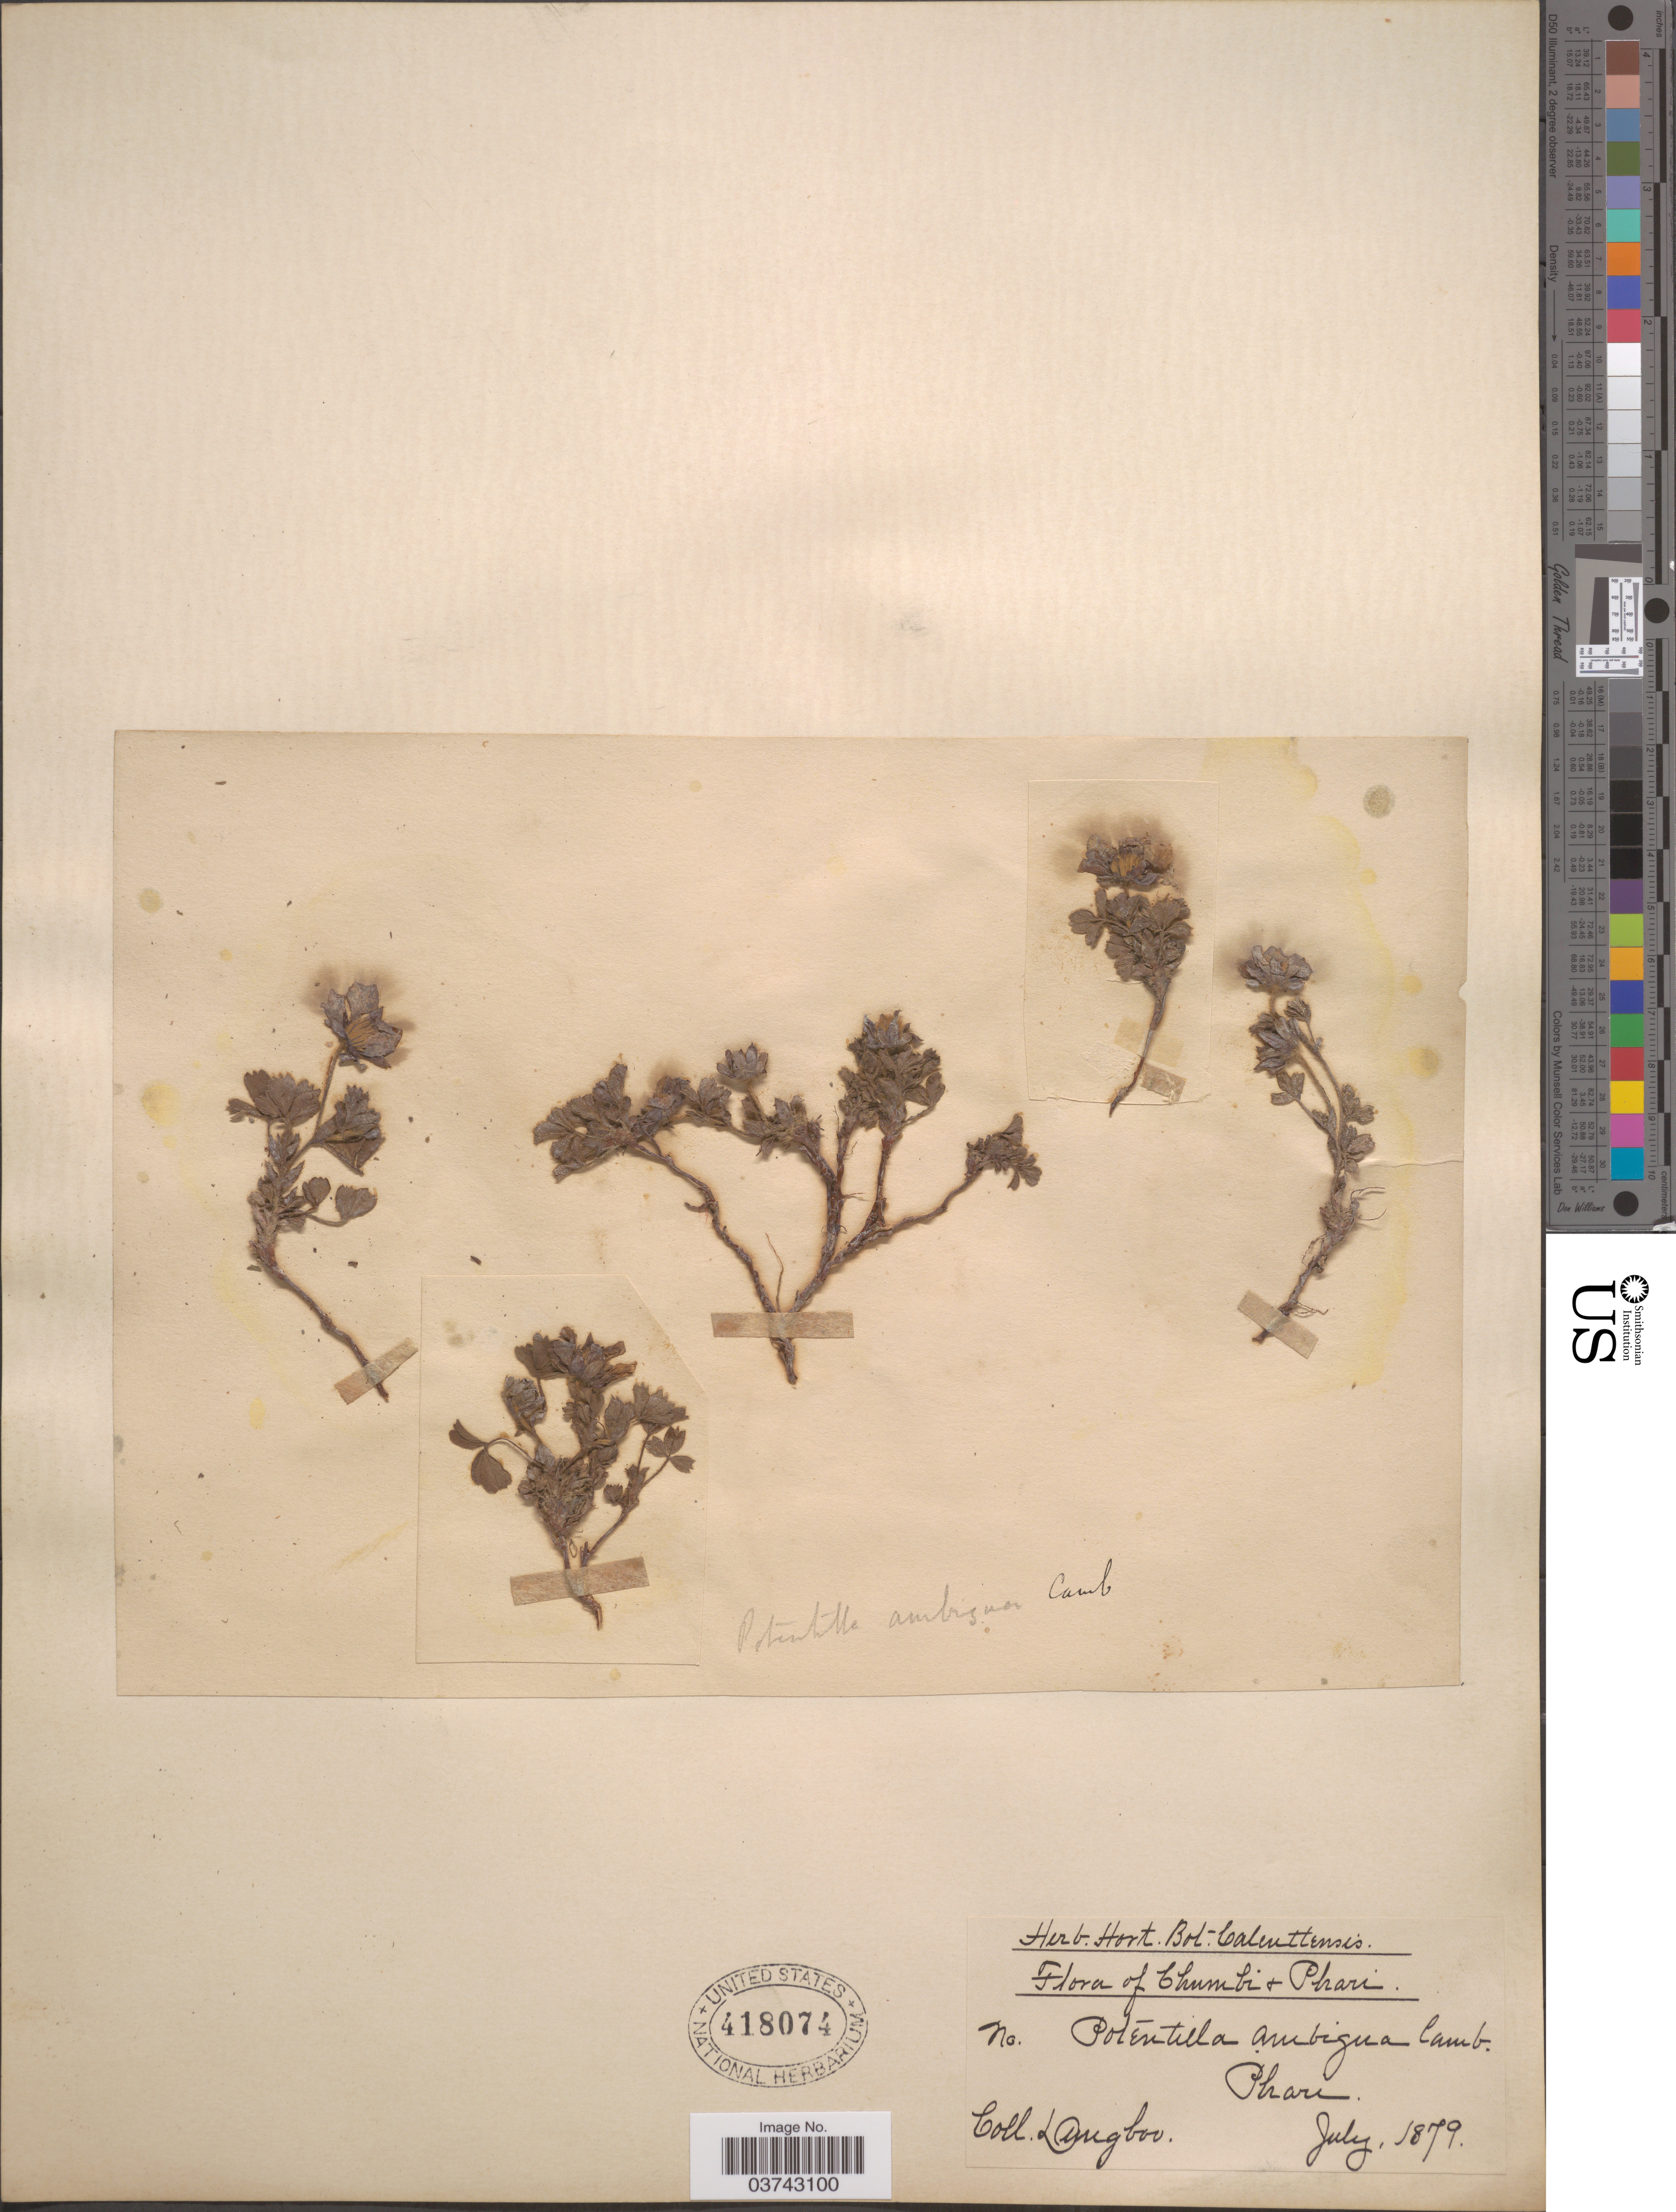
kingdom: Plantae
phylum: Tracheophyta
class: Magnoliopsida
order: Rosales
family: Rosaceae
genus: Potentilla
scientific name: Potentilla ambigua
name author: Gaudin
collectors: Dungboo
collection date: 1879-07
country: China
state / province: Xizang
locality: Chumbi & Phari. Phari.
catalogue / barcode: US 418074